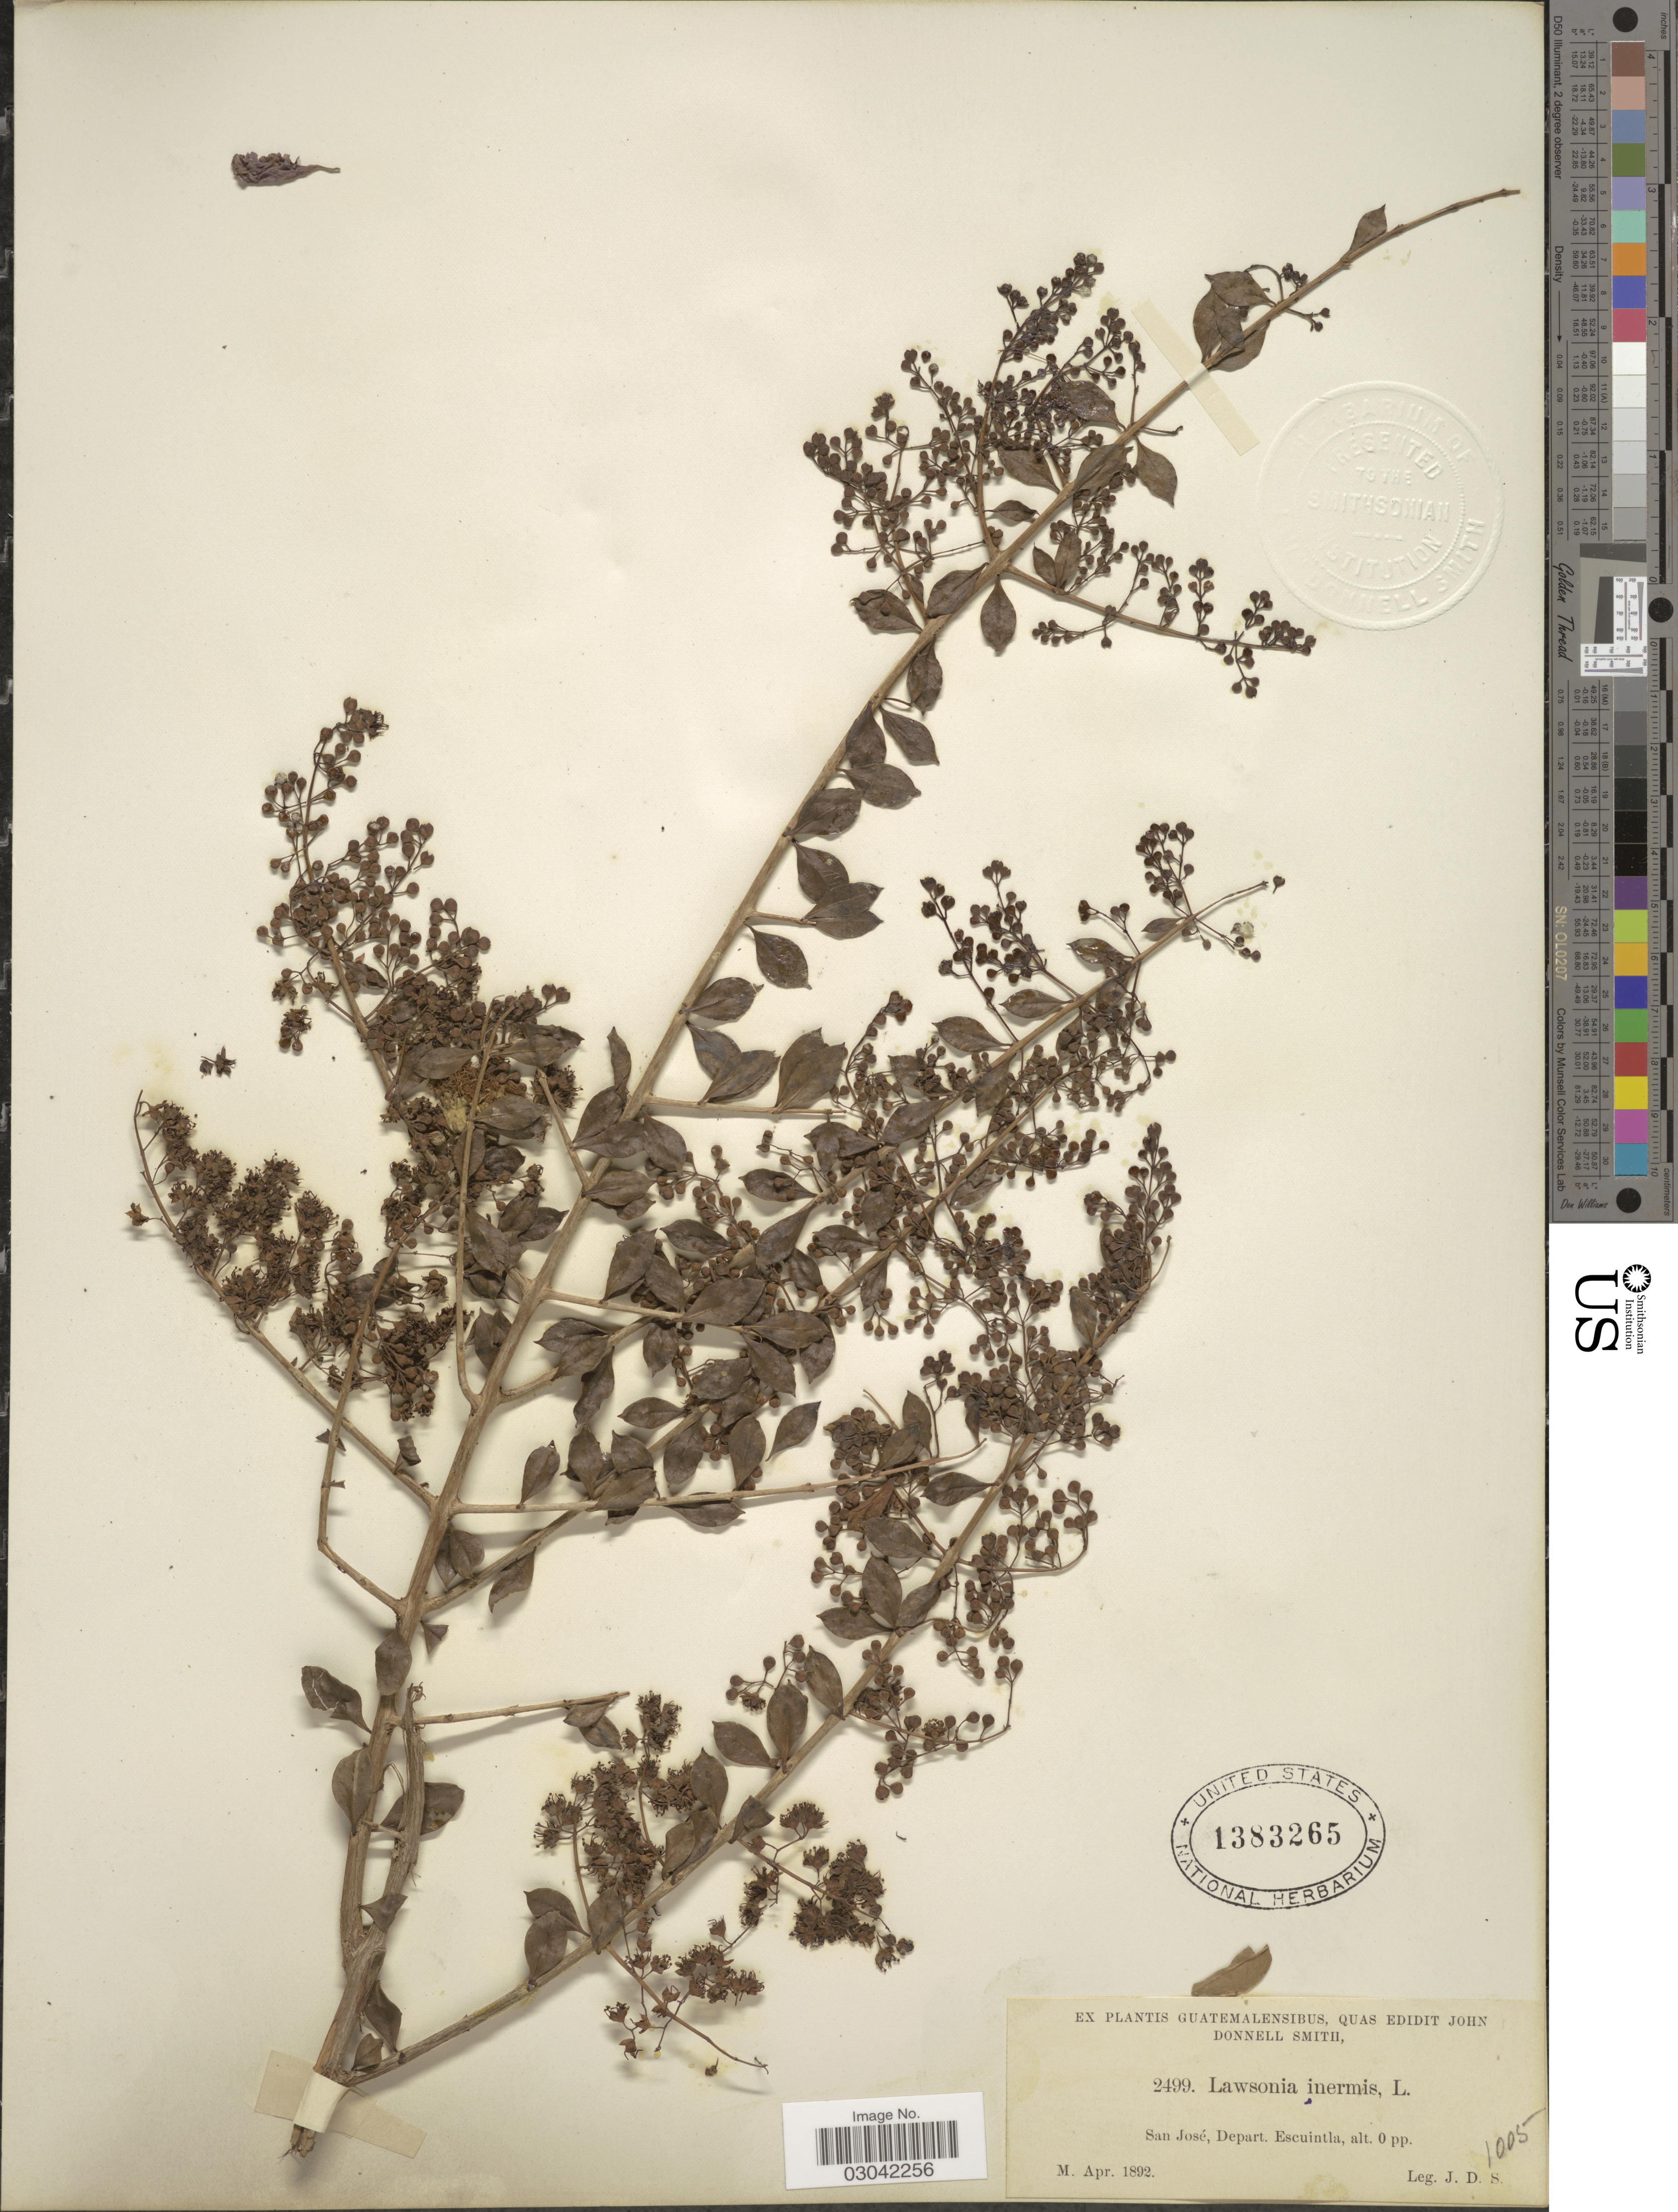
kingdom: Plantae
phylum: Tracheophyta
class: Magnoliopsida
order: Myrtales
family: Lythraceae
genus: Lawsonia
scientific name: Lawsonia inermis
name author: L.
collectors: J. Donnell Smith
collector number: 2499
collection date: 1892-04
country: Guatemala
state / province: Escuintla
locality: San José, Depart. Escuintla.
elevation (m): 0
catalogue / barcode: US 1383265